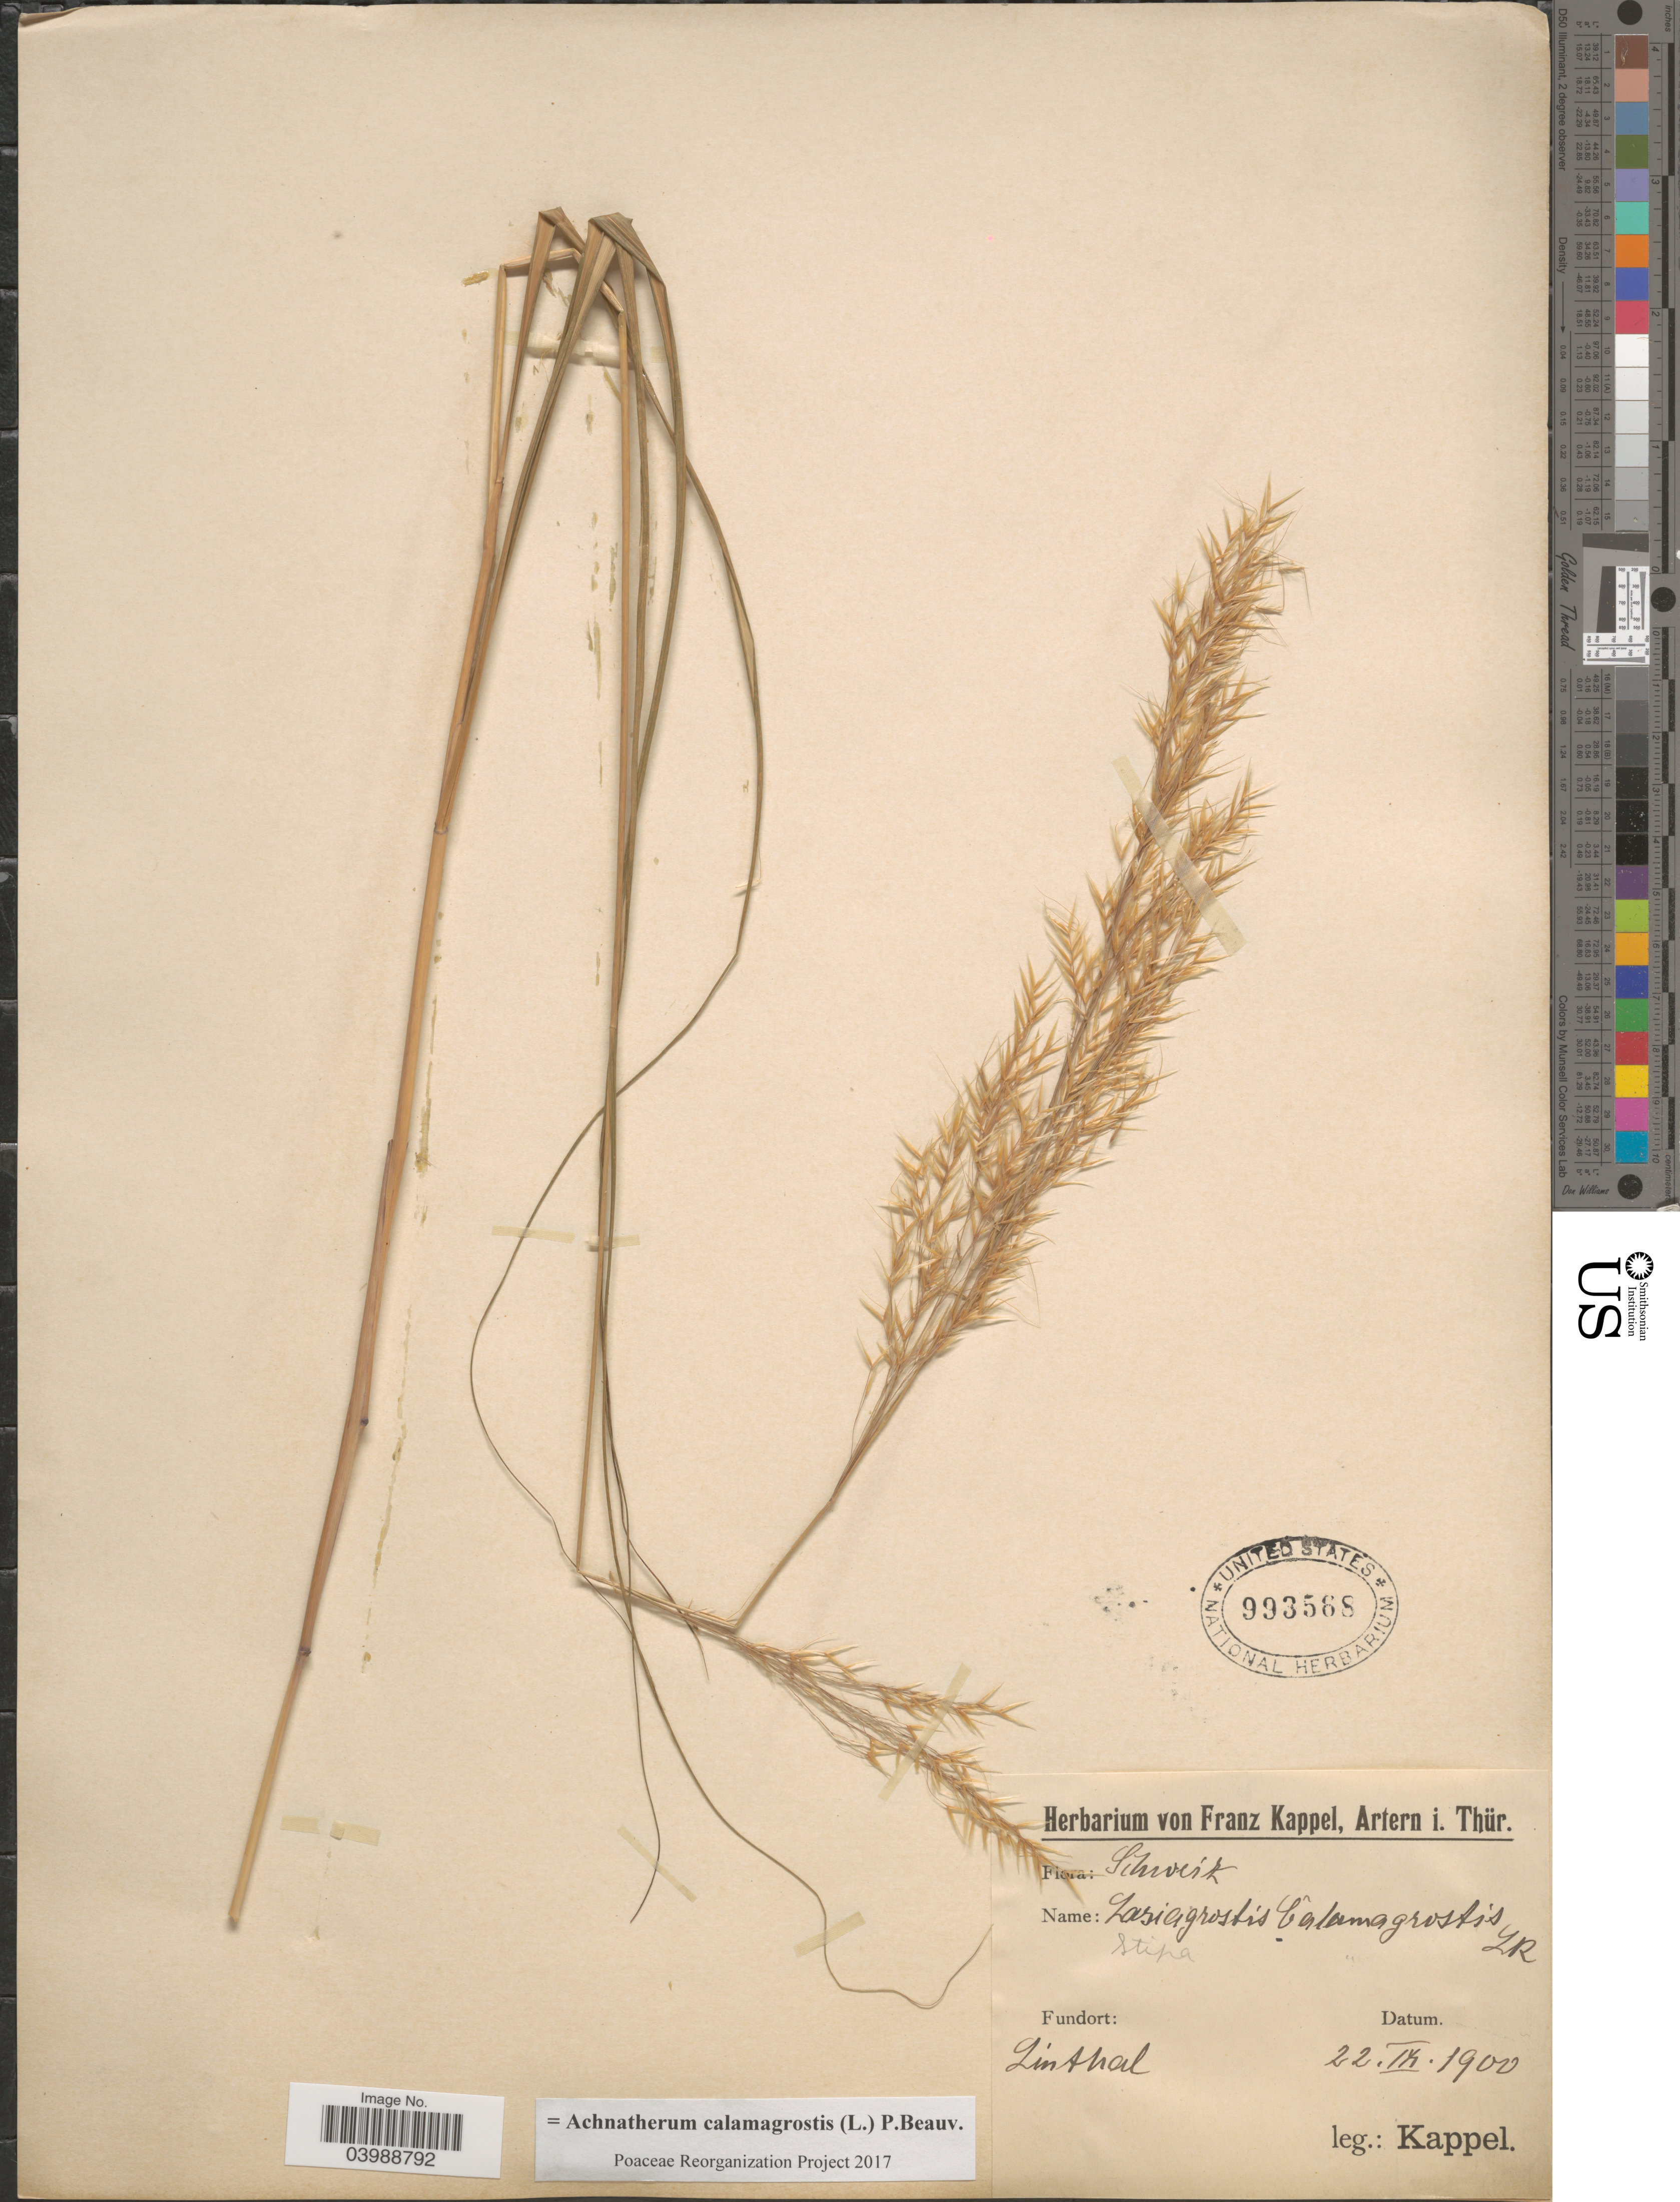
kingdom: Plantae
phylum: Tracheophyta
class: Liliopsida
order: Poales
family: Poaceae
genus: Achnatherum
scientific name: Achnatherum calamagrostis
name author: (L.) P. Beauv.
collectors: F. Kappel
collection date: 1900-09-22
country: Switzerland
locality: Linthal.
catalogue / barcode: US 993568